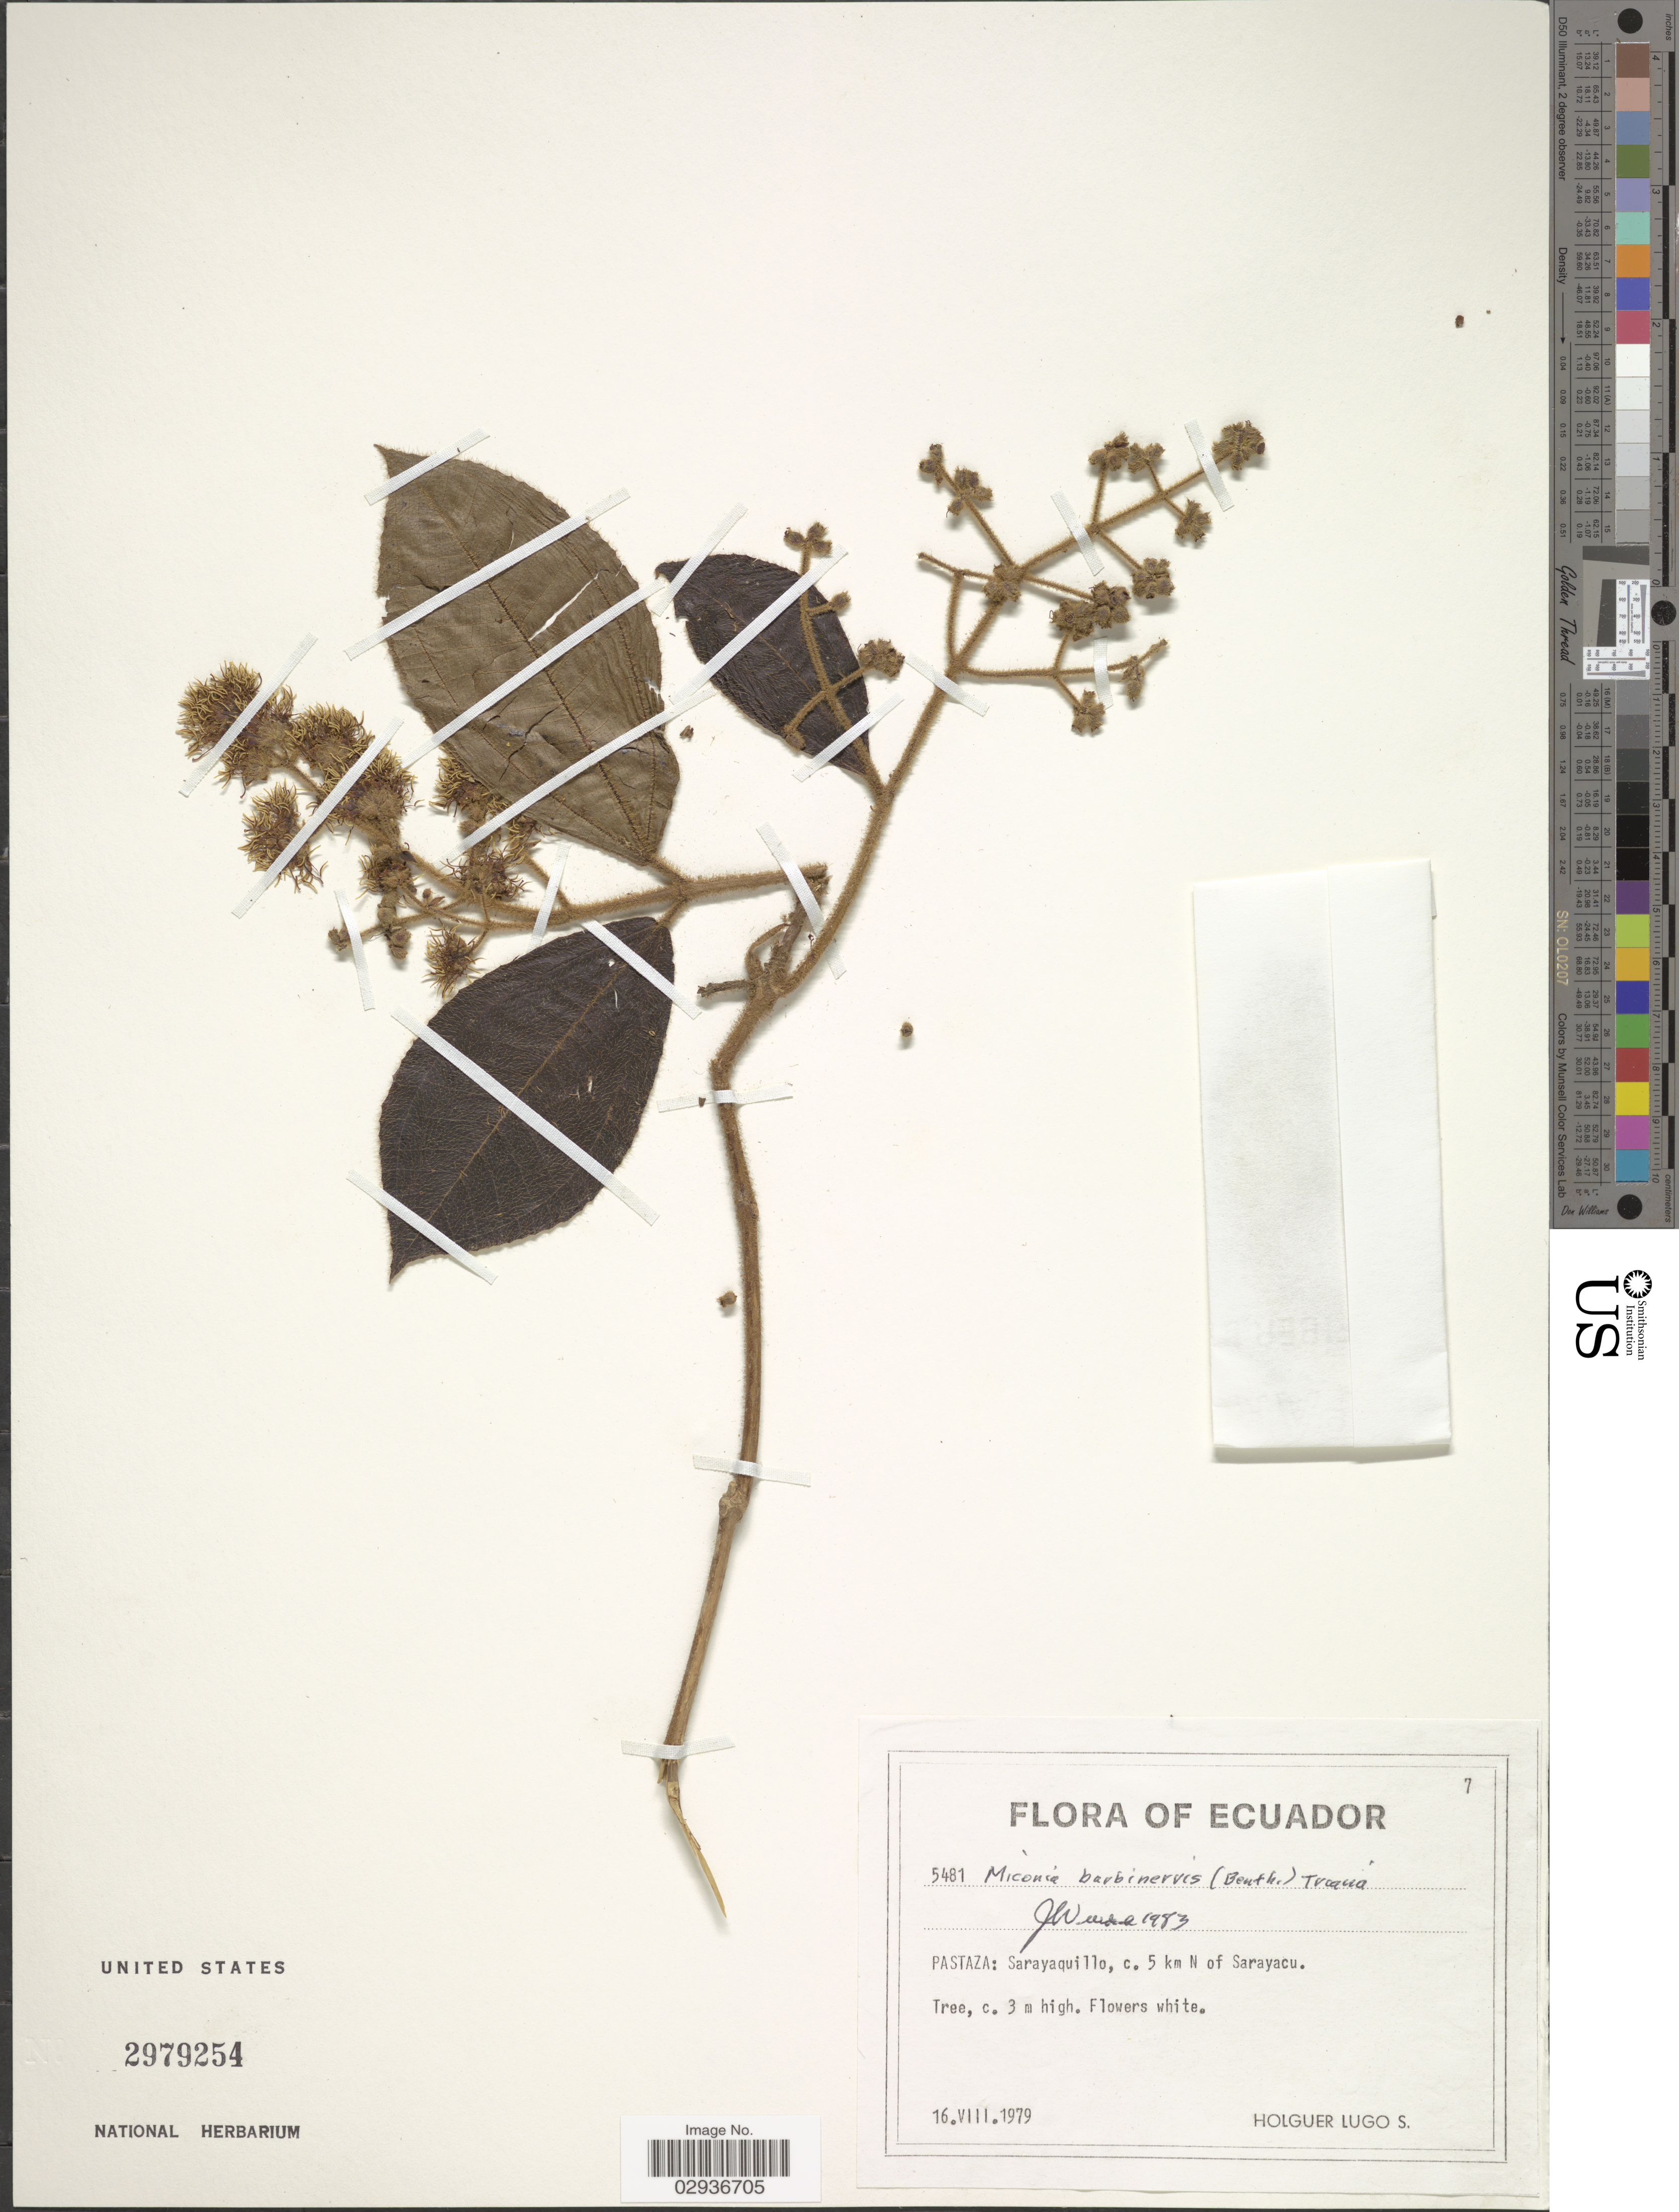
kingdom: Plantae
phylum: Tracheophyta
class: Magnoliopsida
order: Myrtales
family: Melastomataceae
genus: Miconia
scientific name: Miconia barbinervis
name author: (Benth.) Triana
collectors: H. Lugo S.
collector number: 5481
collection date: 1979-08-16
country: Ecuador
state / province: Pastaza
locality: Sarayaquillo, c. 5 km N of Sarayacu.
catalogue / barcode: US 2979254